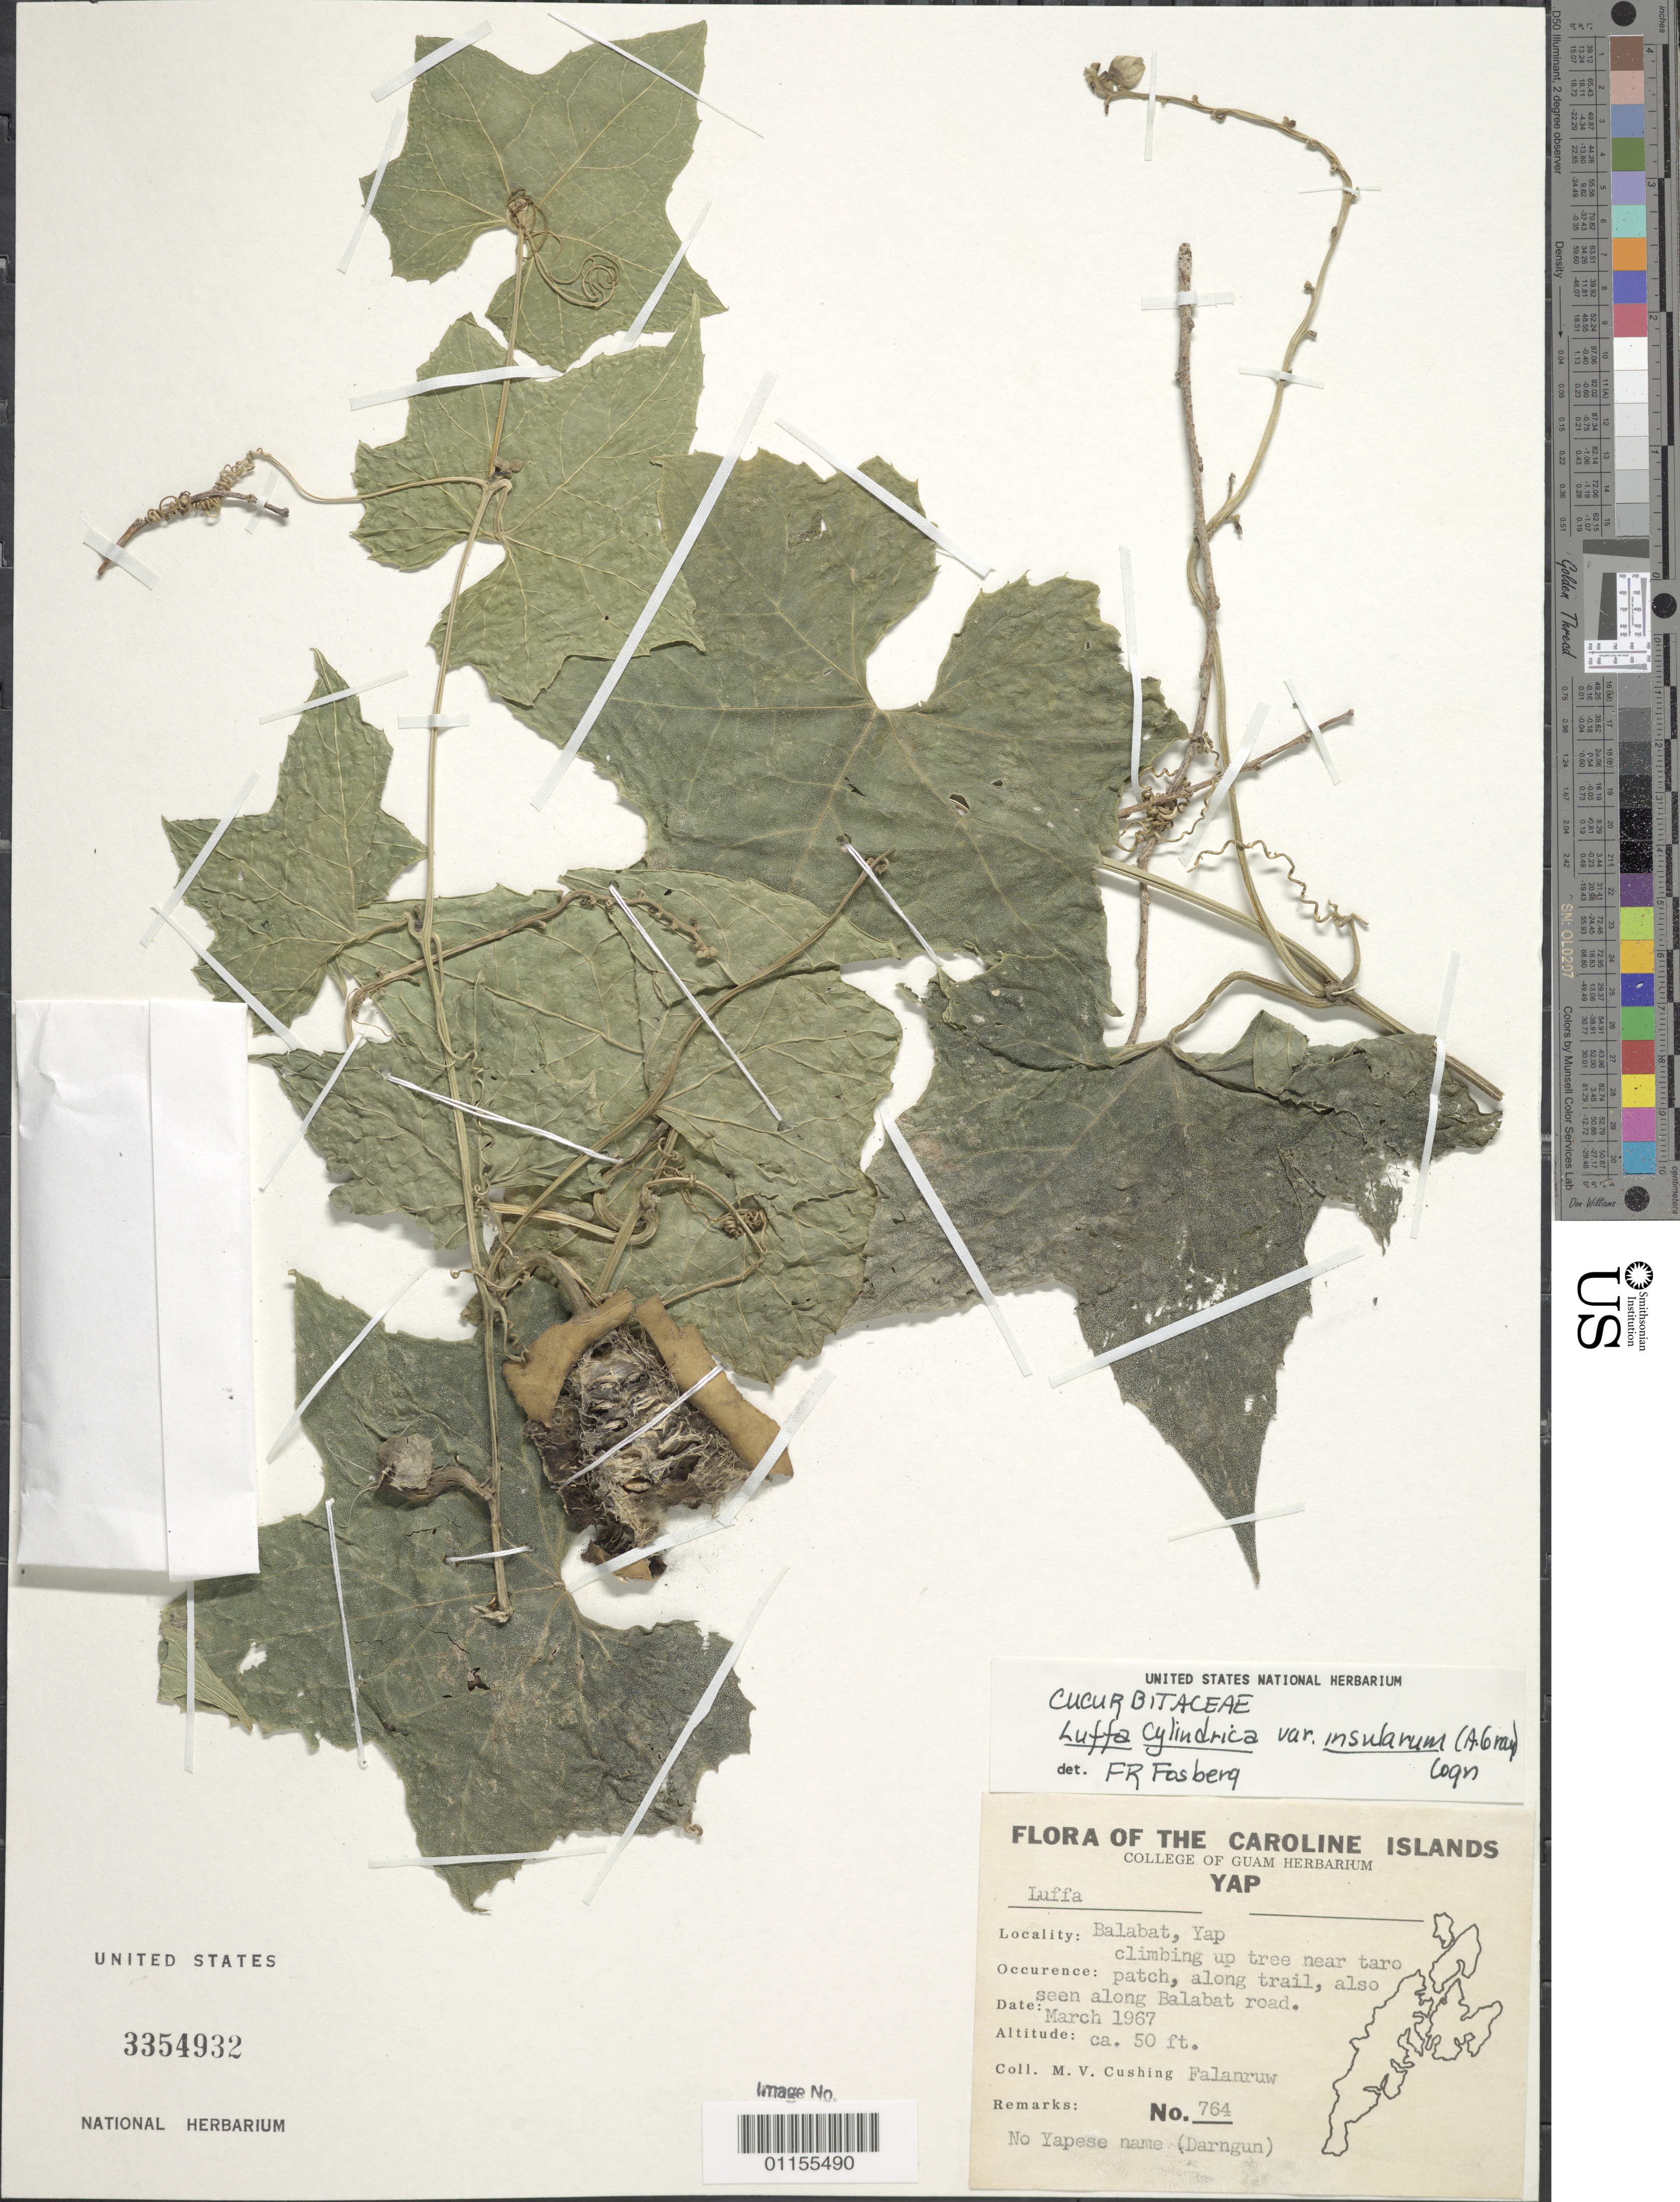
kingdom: Plantae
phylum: Tracheophyta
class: Magnoliopsida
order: Cucurbitales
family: Cucurbitaceae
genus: Luffa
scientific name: Luffa aegyptiaca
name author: Mill.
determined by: Strong, Mark T., (BOT), Smithsonian Institution - National Museum of Natural History (UNITED STATES)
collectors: M. Falanruw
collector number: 764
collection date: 1967-03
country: Micronesia, Federated States of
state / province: Yap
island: Yap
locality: Balabat, also seen along Balat road.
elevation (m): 15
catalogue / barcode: US 3354932